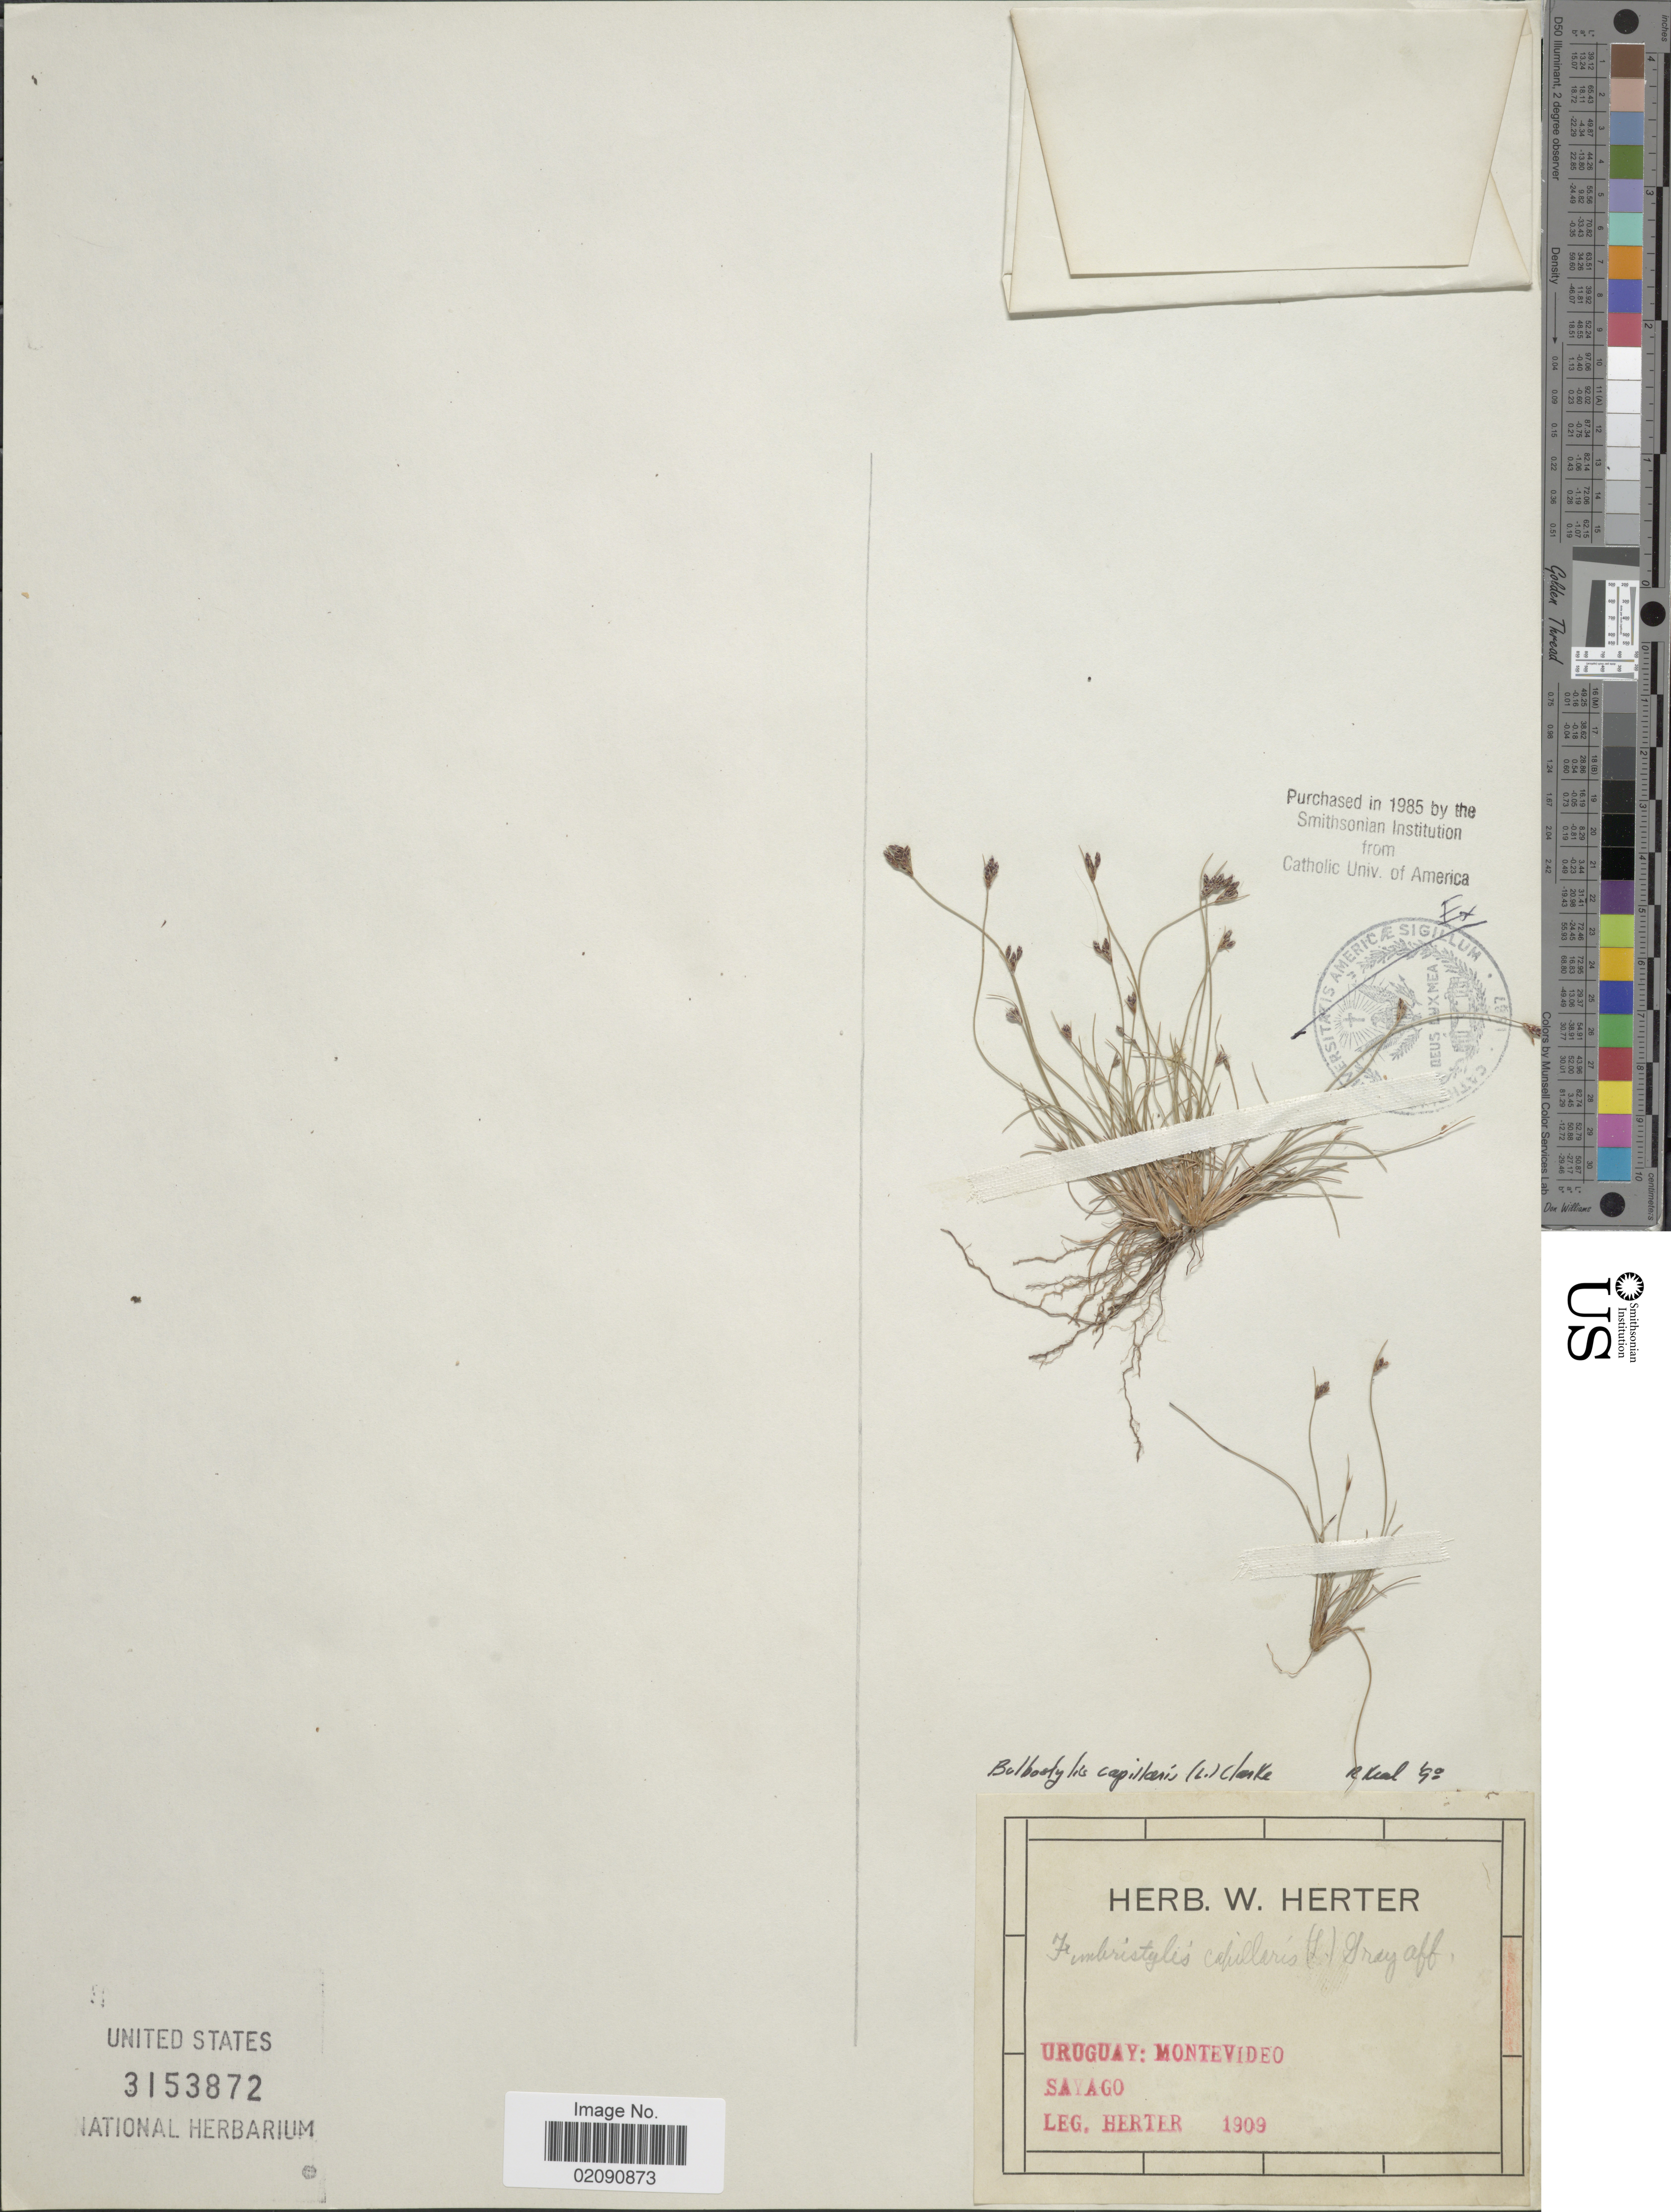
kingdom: Plantae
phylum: Tracheophyta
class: Liliopsida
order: Poales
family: Cyperaceae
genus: Bulbostylis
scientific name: Bulbostylis contracta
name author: (Kük. ex Osten) M. G. López & D.A. Simpson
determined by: Maciel-Silva, J. F.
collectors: W. G. Herter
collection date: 1909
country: Uruguay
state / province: Montevideo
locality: Sayago.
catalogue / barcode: US 3153872